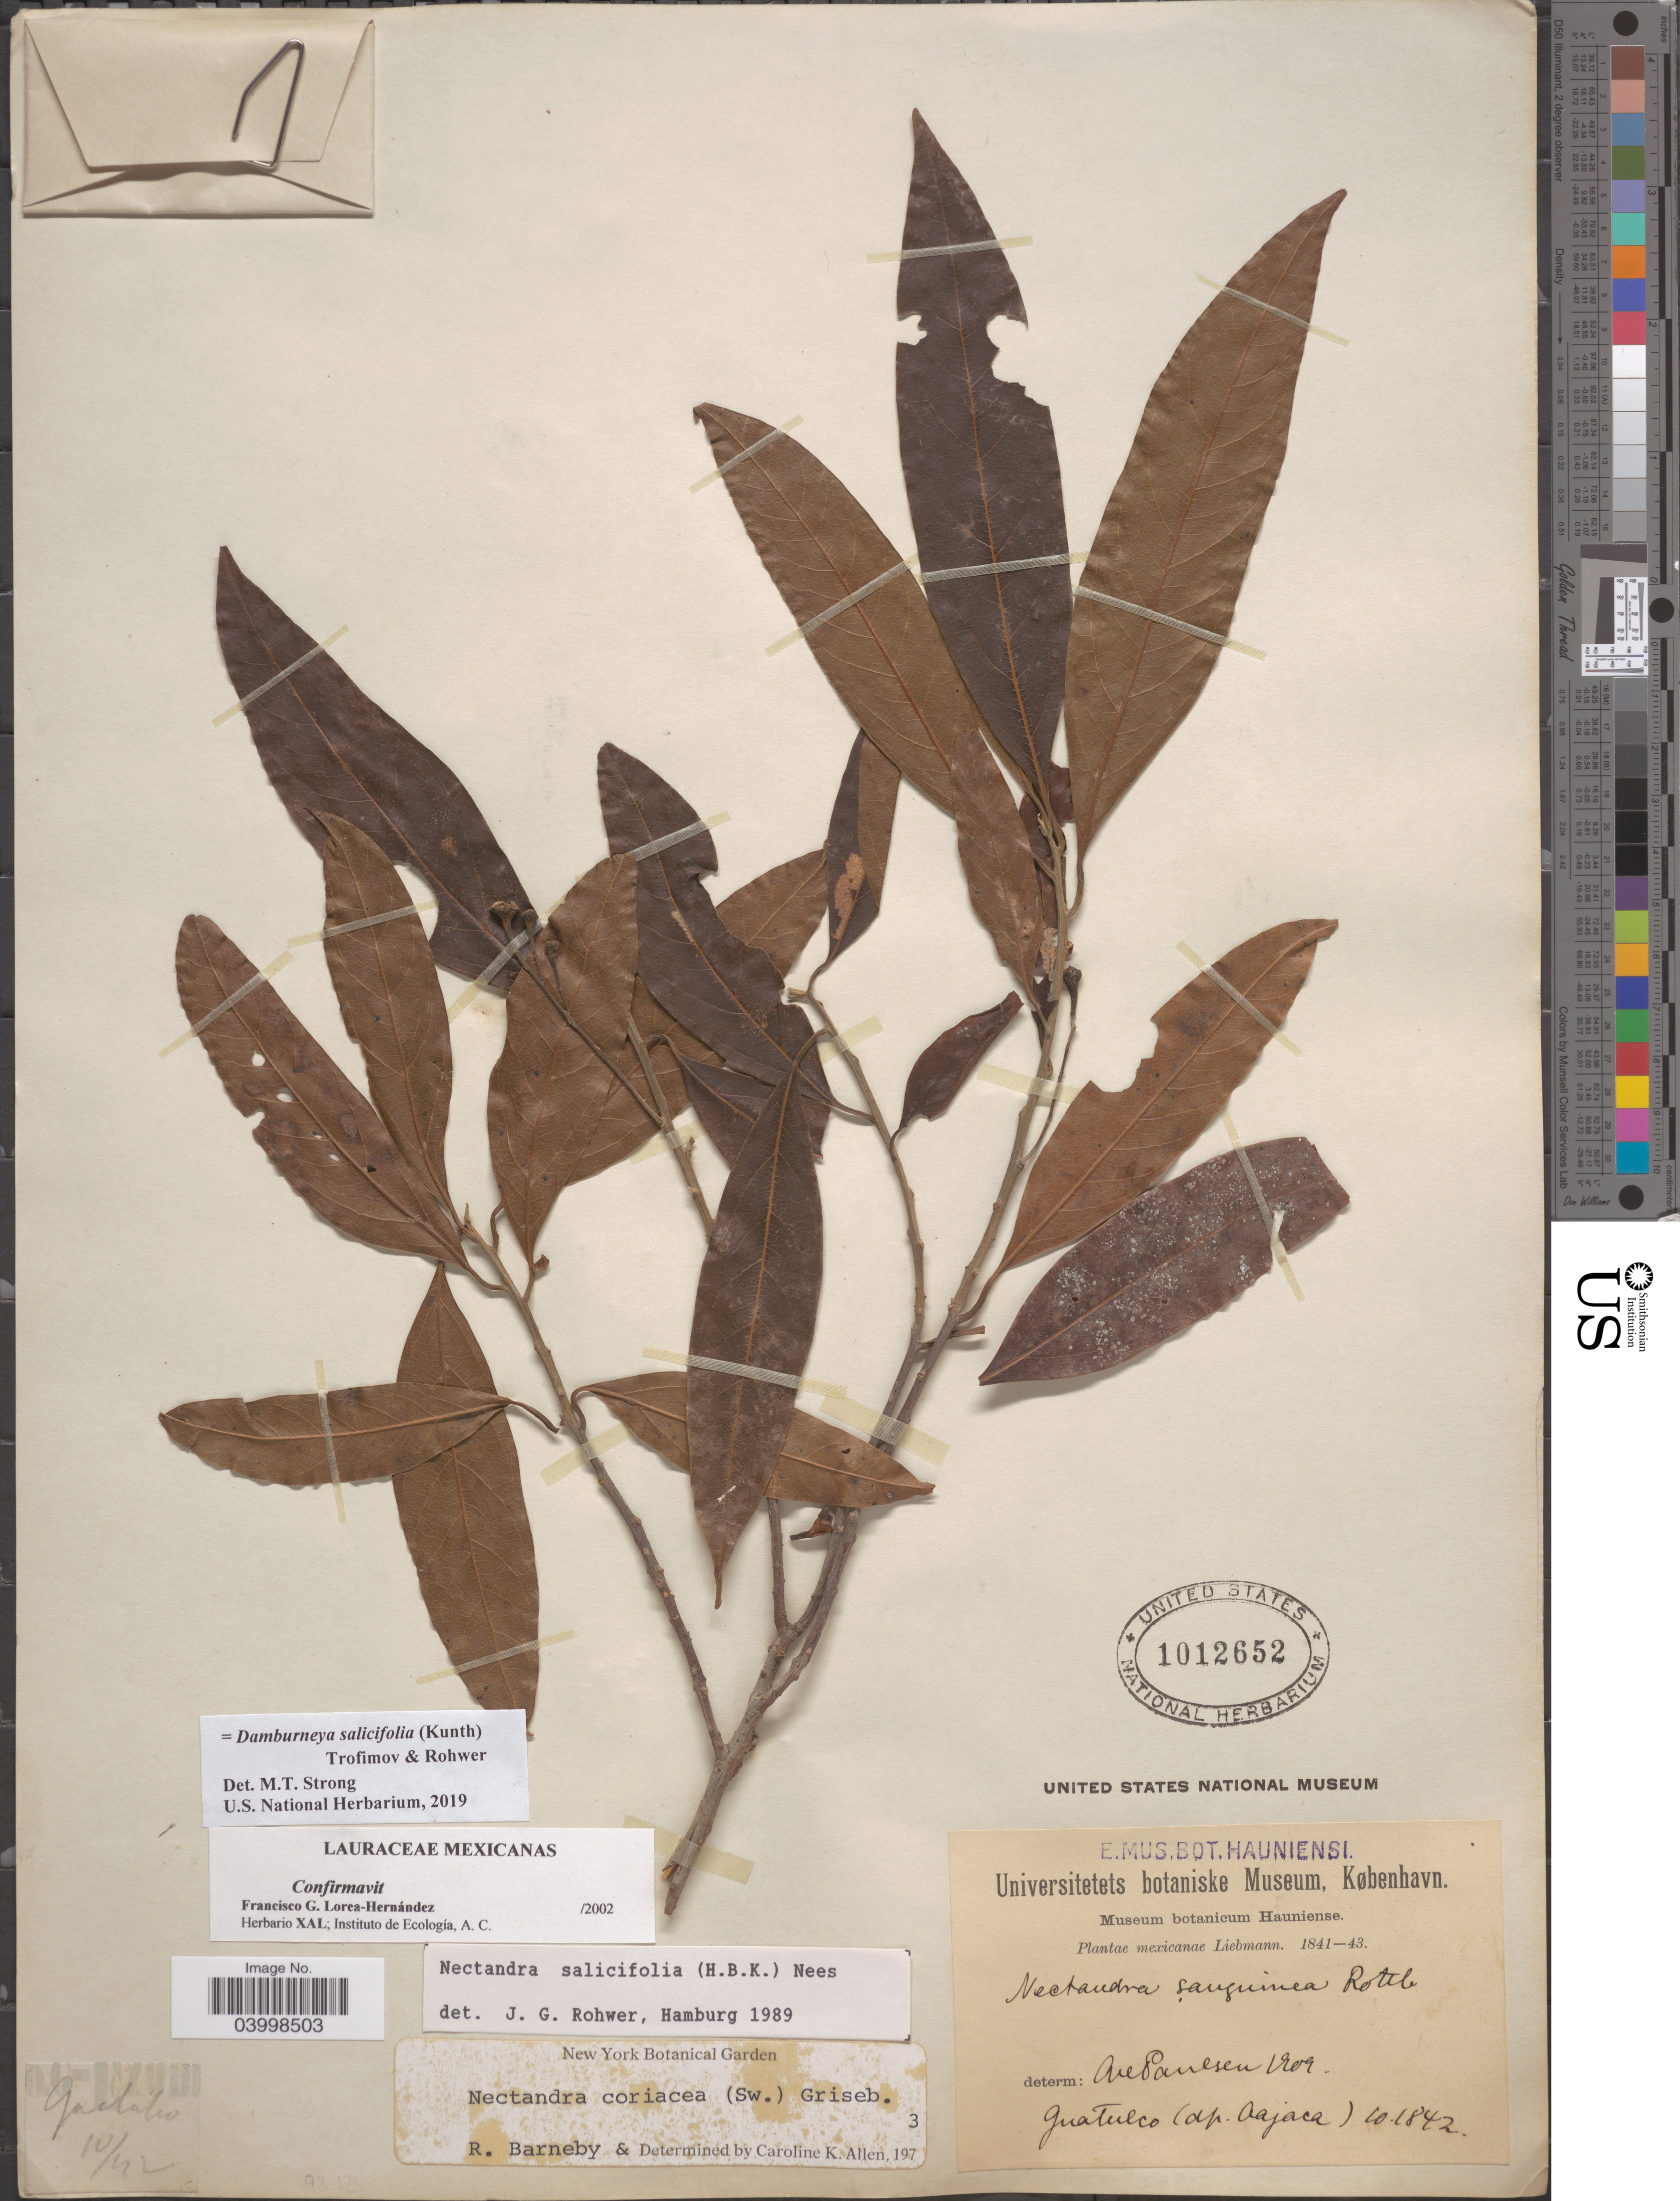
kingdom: Plantae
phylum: Tracheophyta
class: Magnoliopsida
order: Laurales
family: Lauraceae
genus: Damburneya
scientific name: Damburneya salicifolia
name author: (Kunth) Trofimov & Rohwer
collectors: Liebmann, --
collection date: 1842-10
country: Mexico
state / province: Oaxaca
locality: Guatulco (dp. Oajaca).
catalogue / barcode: US 1012652